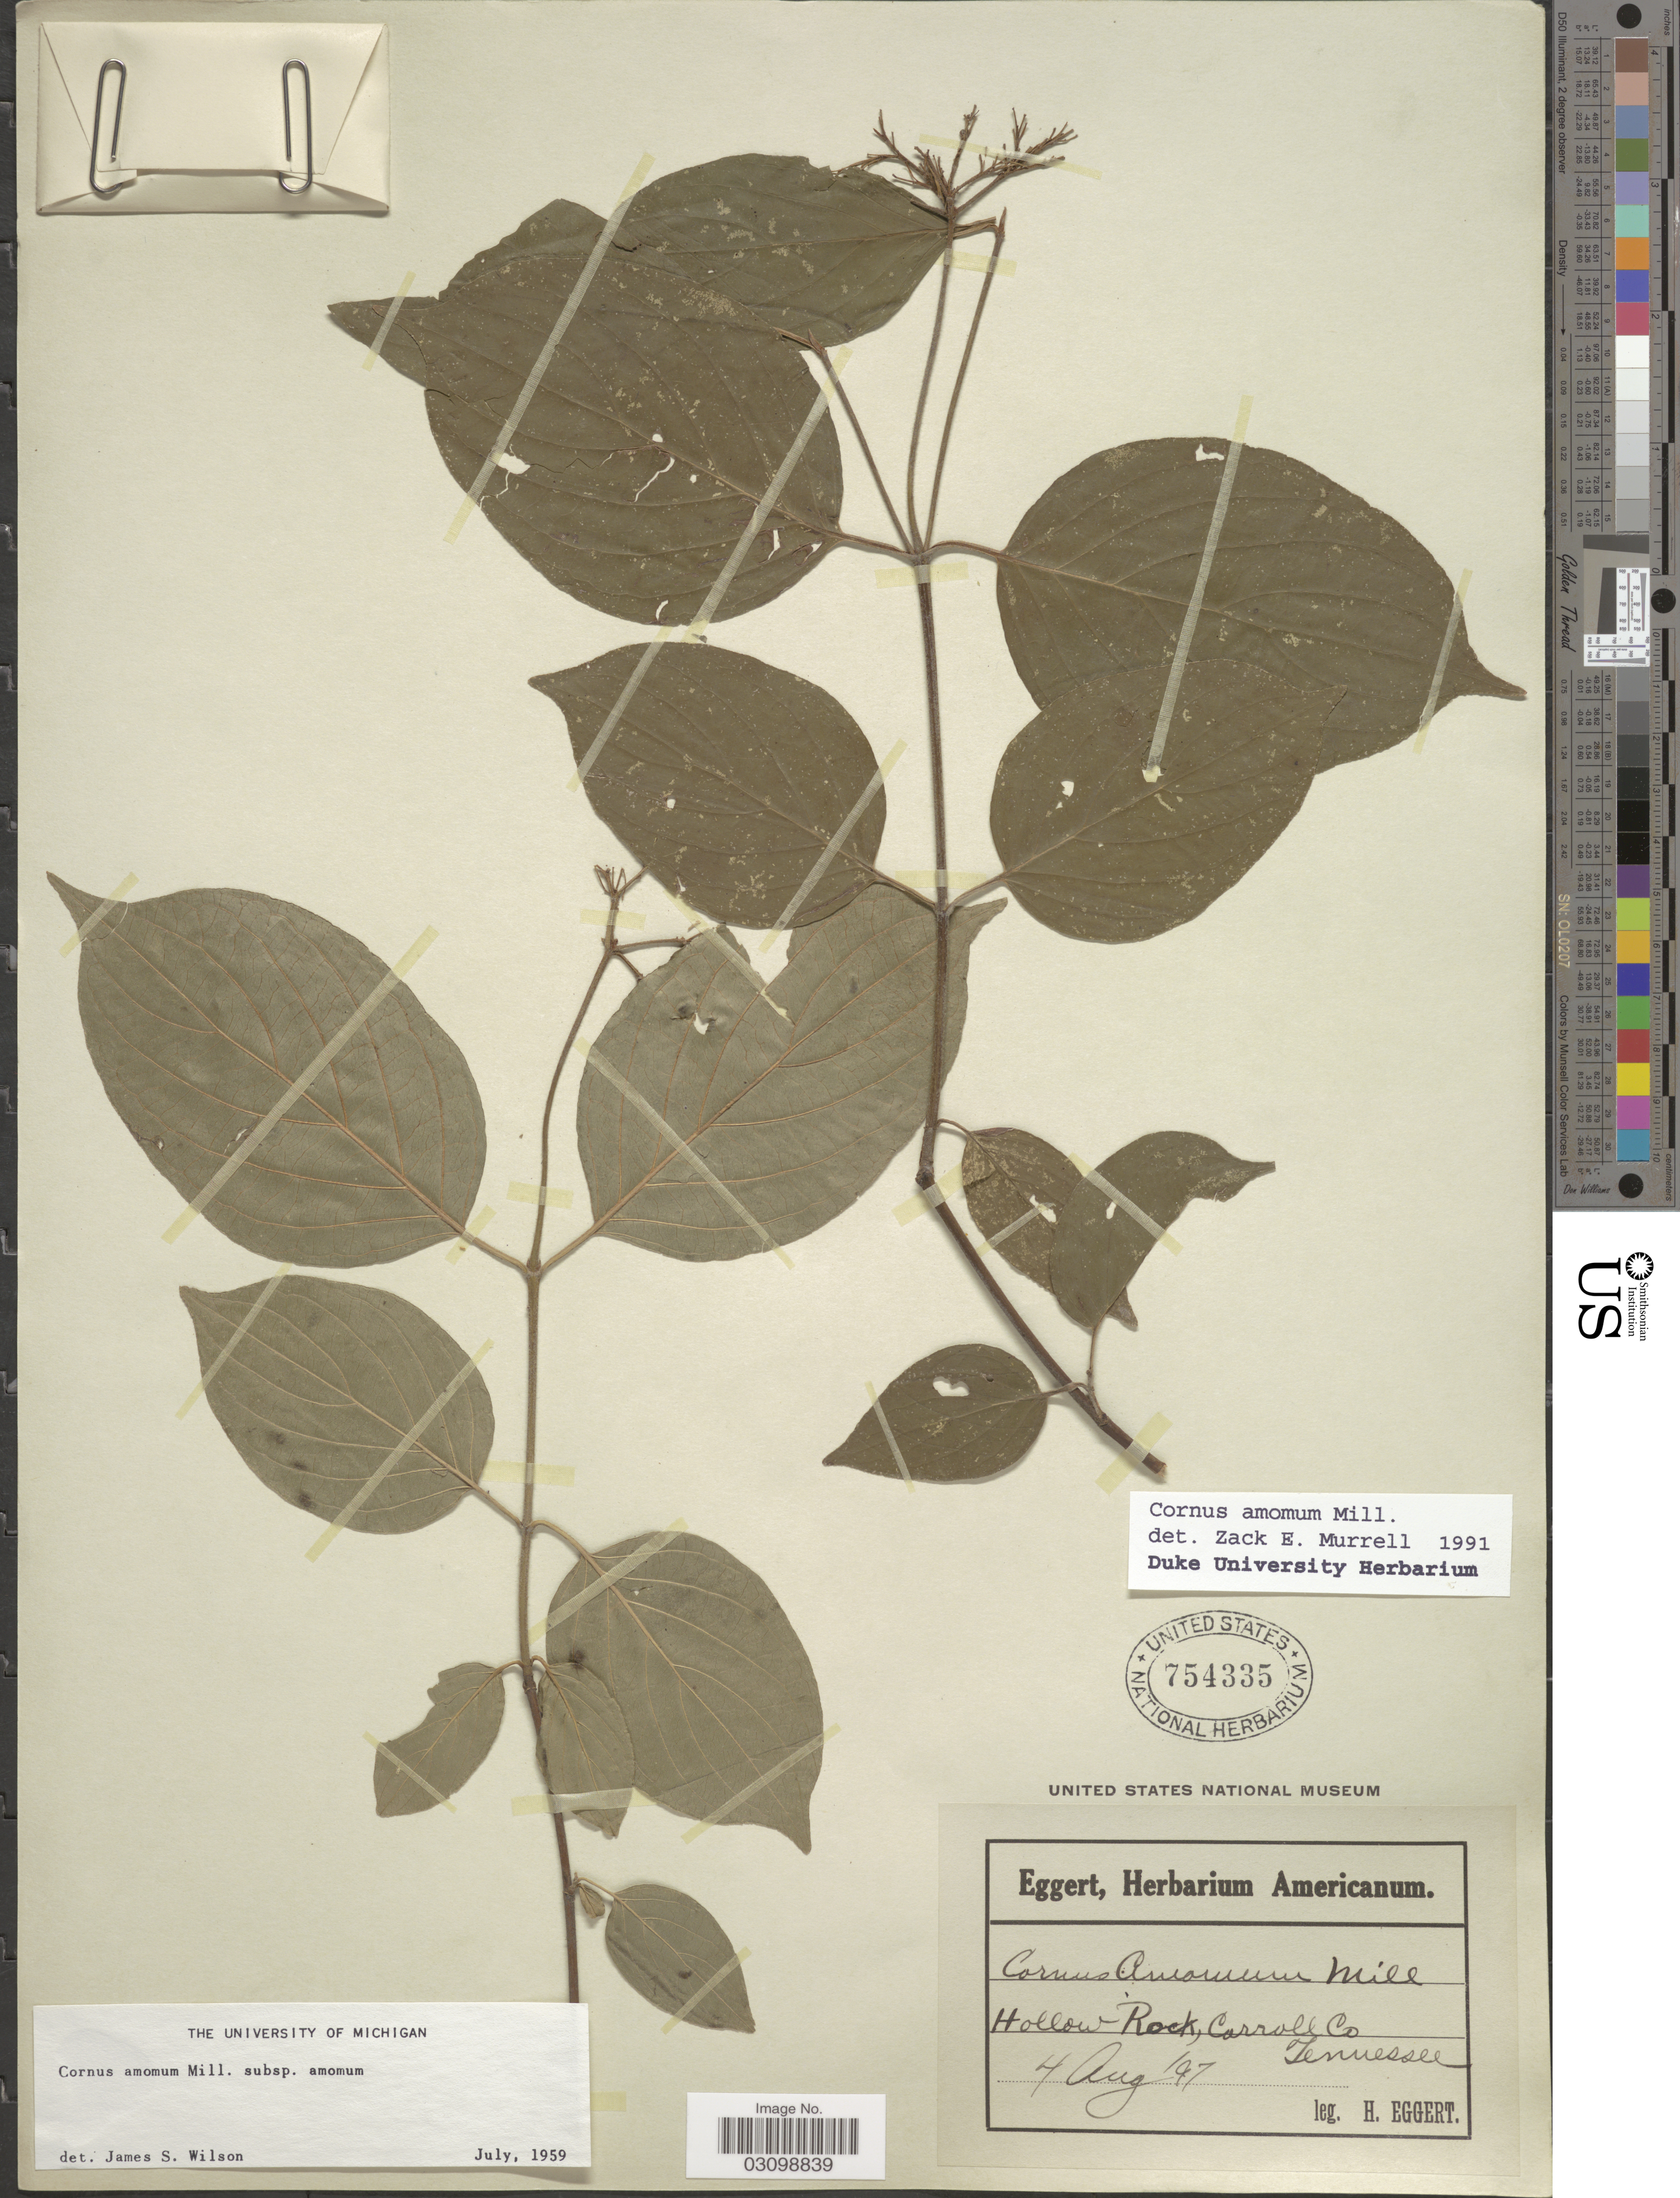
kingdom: Plantae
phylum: Tracheophyta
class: Magnoliopsida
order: Cornales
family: Cornaceae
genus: Cornus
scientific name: Cornus amomum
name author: Mill.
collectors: H. Eggert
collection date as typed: Transcribed d/m/y: 4/8/97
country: United States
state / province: Tennessee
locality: Hollow Rock, Carroll Co.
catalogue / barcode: US 754335